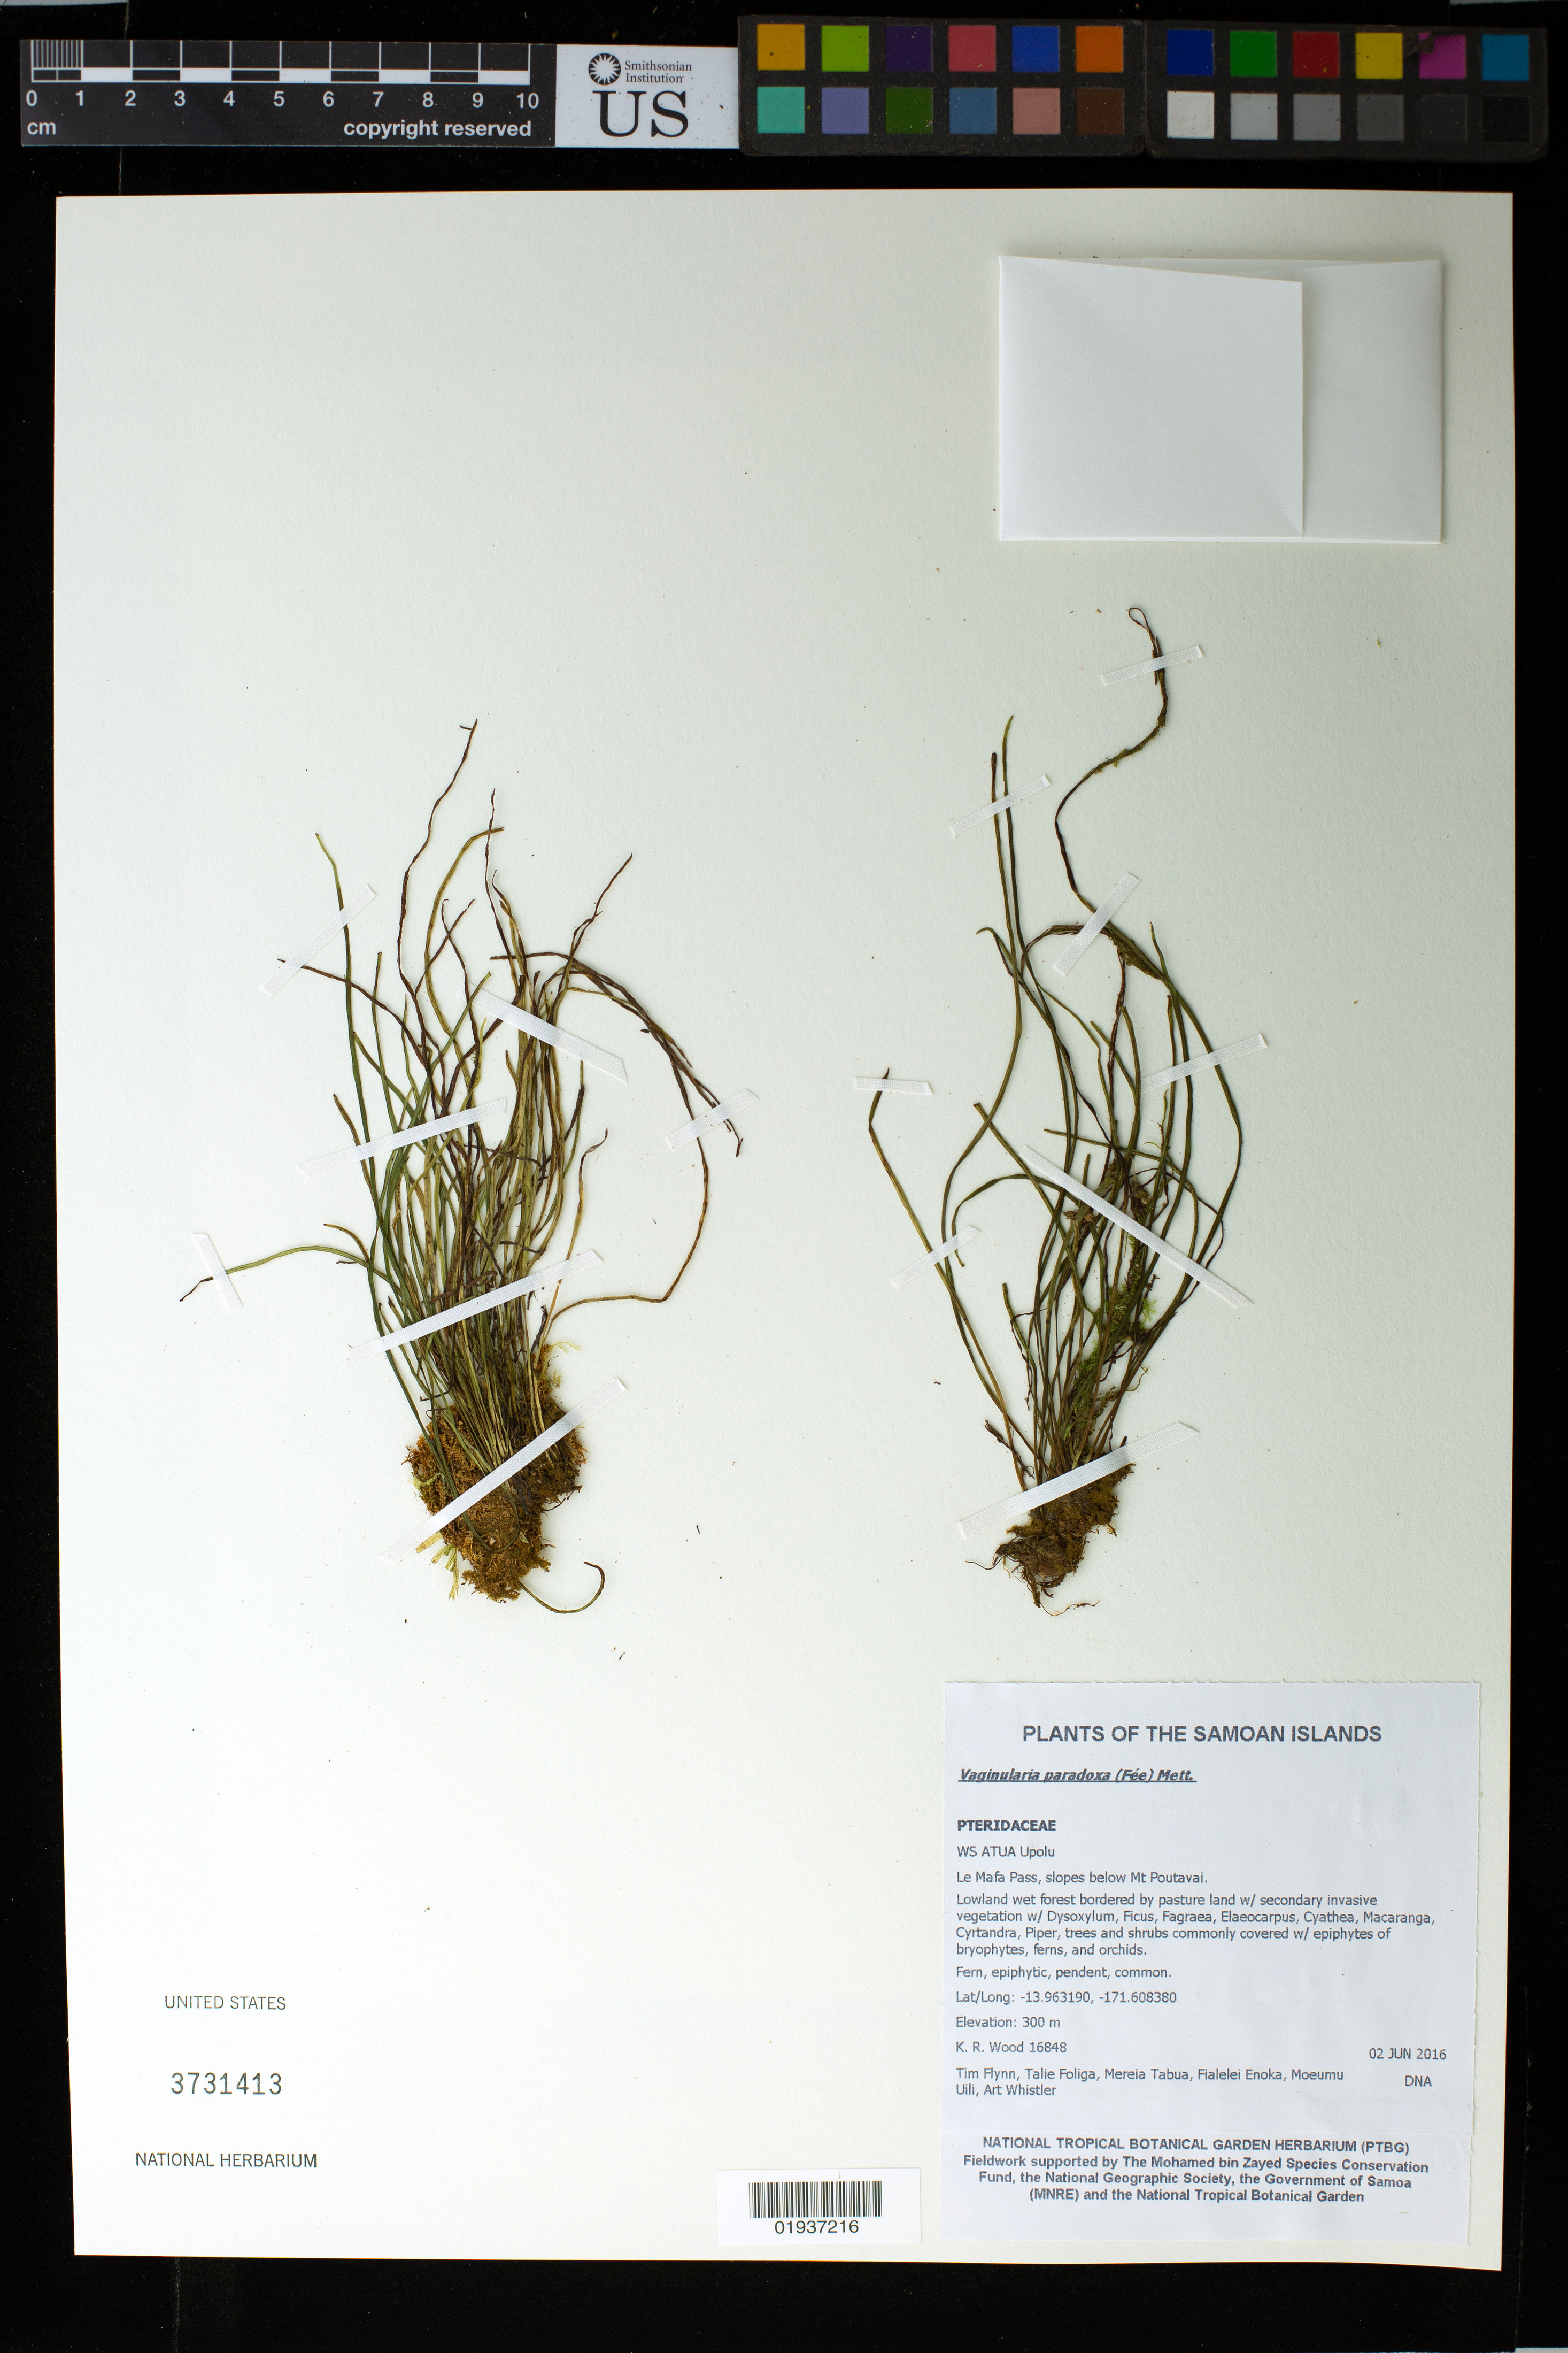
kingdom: Plantae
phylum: Tracheophyta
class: Polypodiopsida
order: Polypodiales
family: Pteridaceae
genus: Vaginularia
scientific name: Vaginularia paradoxa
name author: (Fée) Mett. ex Miq.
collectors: K. R. Wood, T. W. Flynn, T. Foliga, M. Tabua, F. Enoka, M. Uili & A. Whistler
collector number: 16848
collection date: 2016-06-02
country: Samoa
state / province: Atua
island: Upolu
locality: Upolu, Le Mafa Pass, slopes below Mt. Poutavai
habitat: Lowland wet forest bordered by pasture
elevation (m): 300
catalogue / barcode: US 3731413